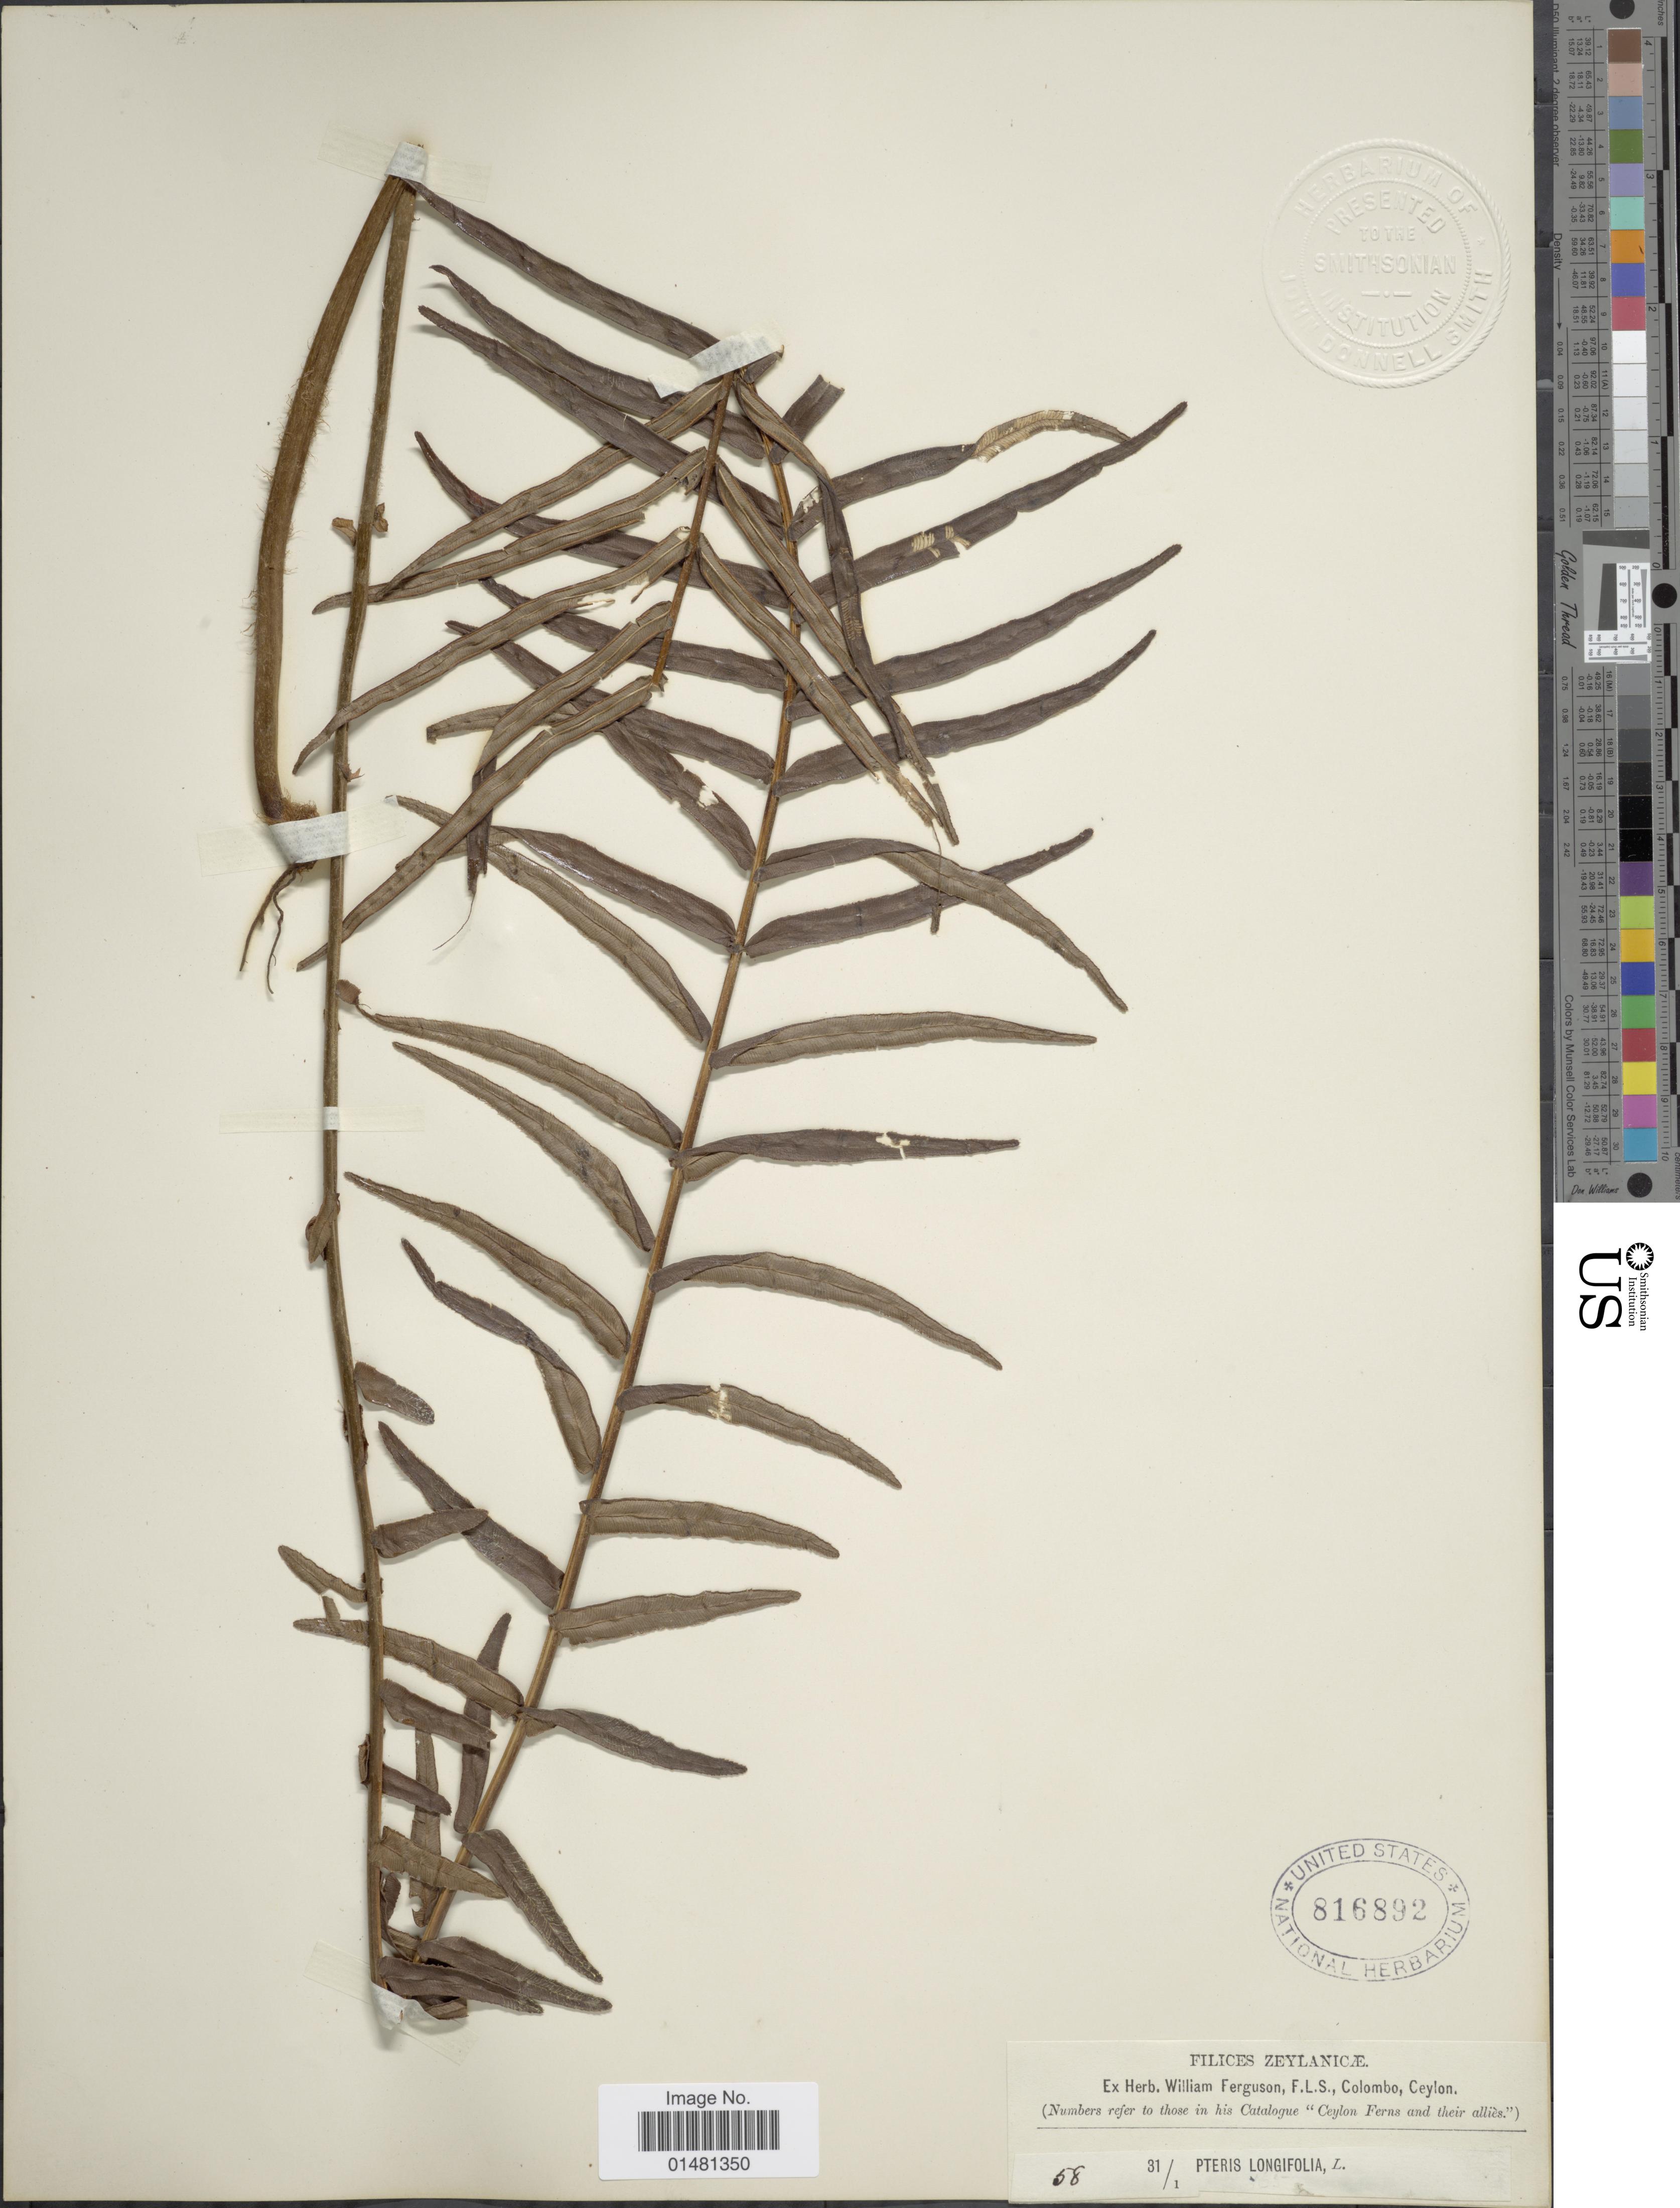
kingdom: Plantae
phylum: Tracheophyta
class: Polypodiopsida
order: Polypodiales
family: Pteridaceae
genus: Pteris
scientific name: Pteris vittata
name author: L.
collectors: ex herb. W. Ferguson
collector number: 58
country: Sri Lanka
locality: Filices Zeylanicæ, Ceylon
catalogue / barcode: US 816892